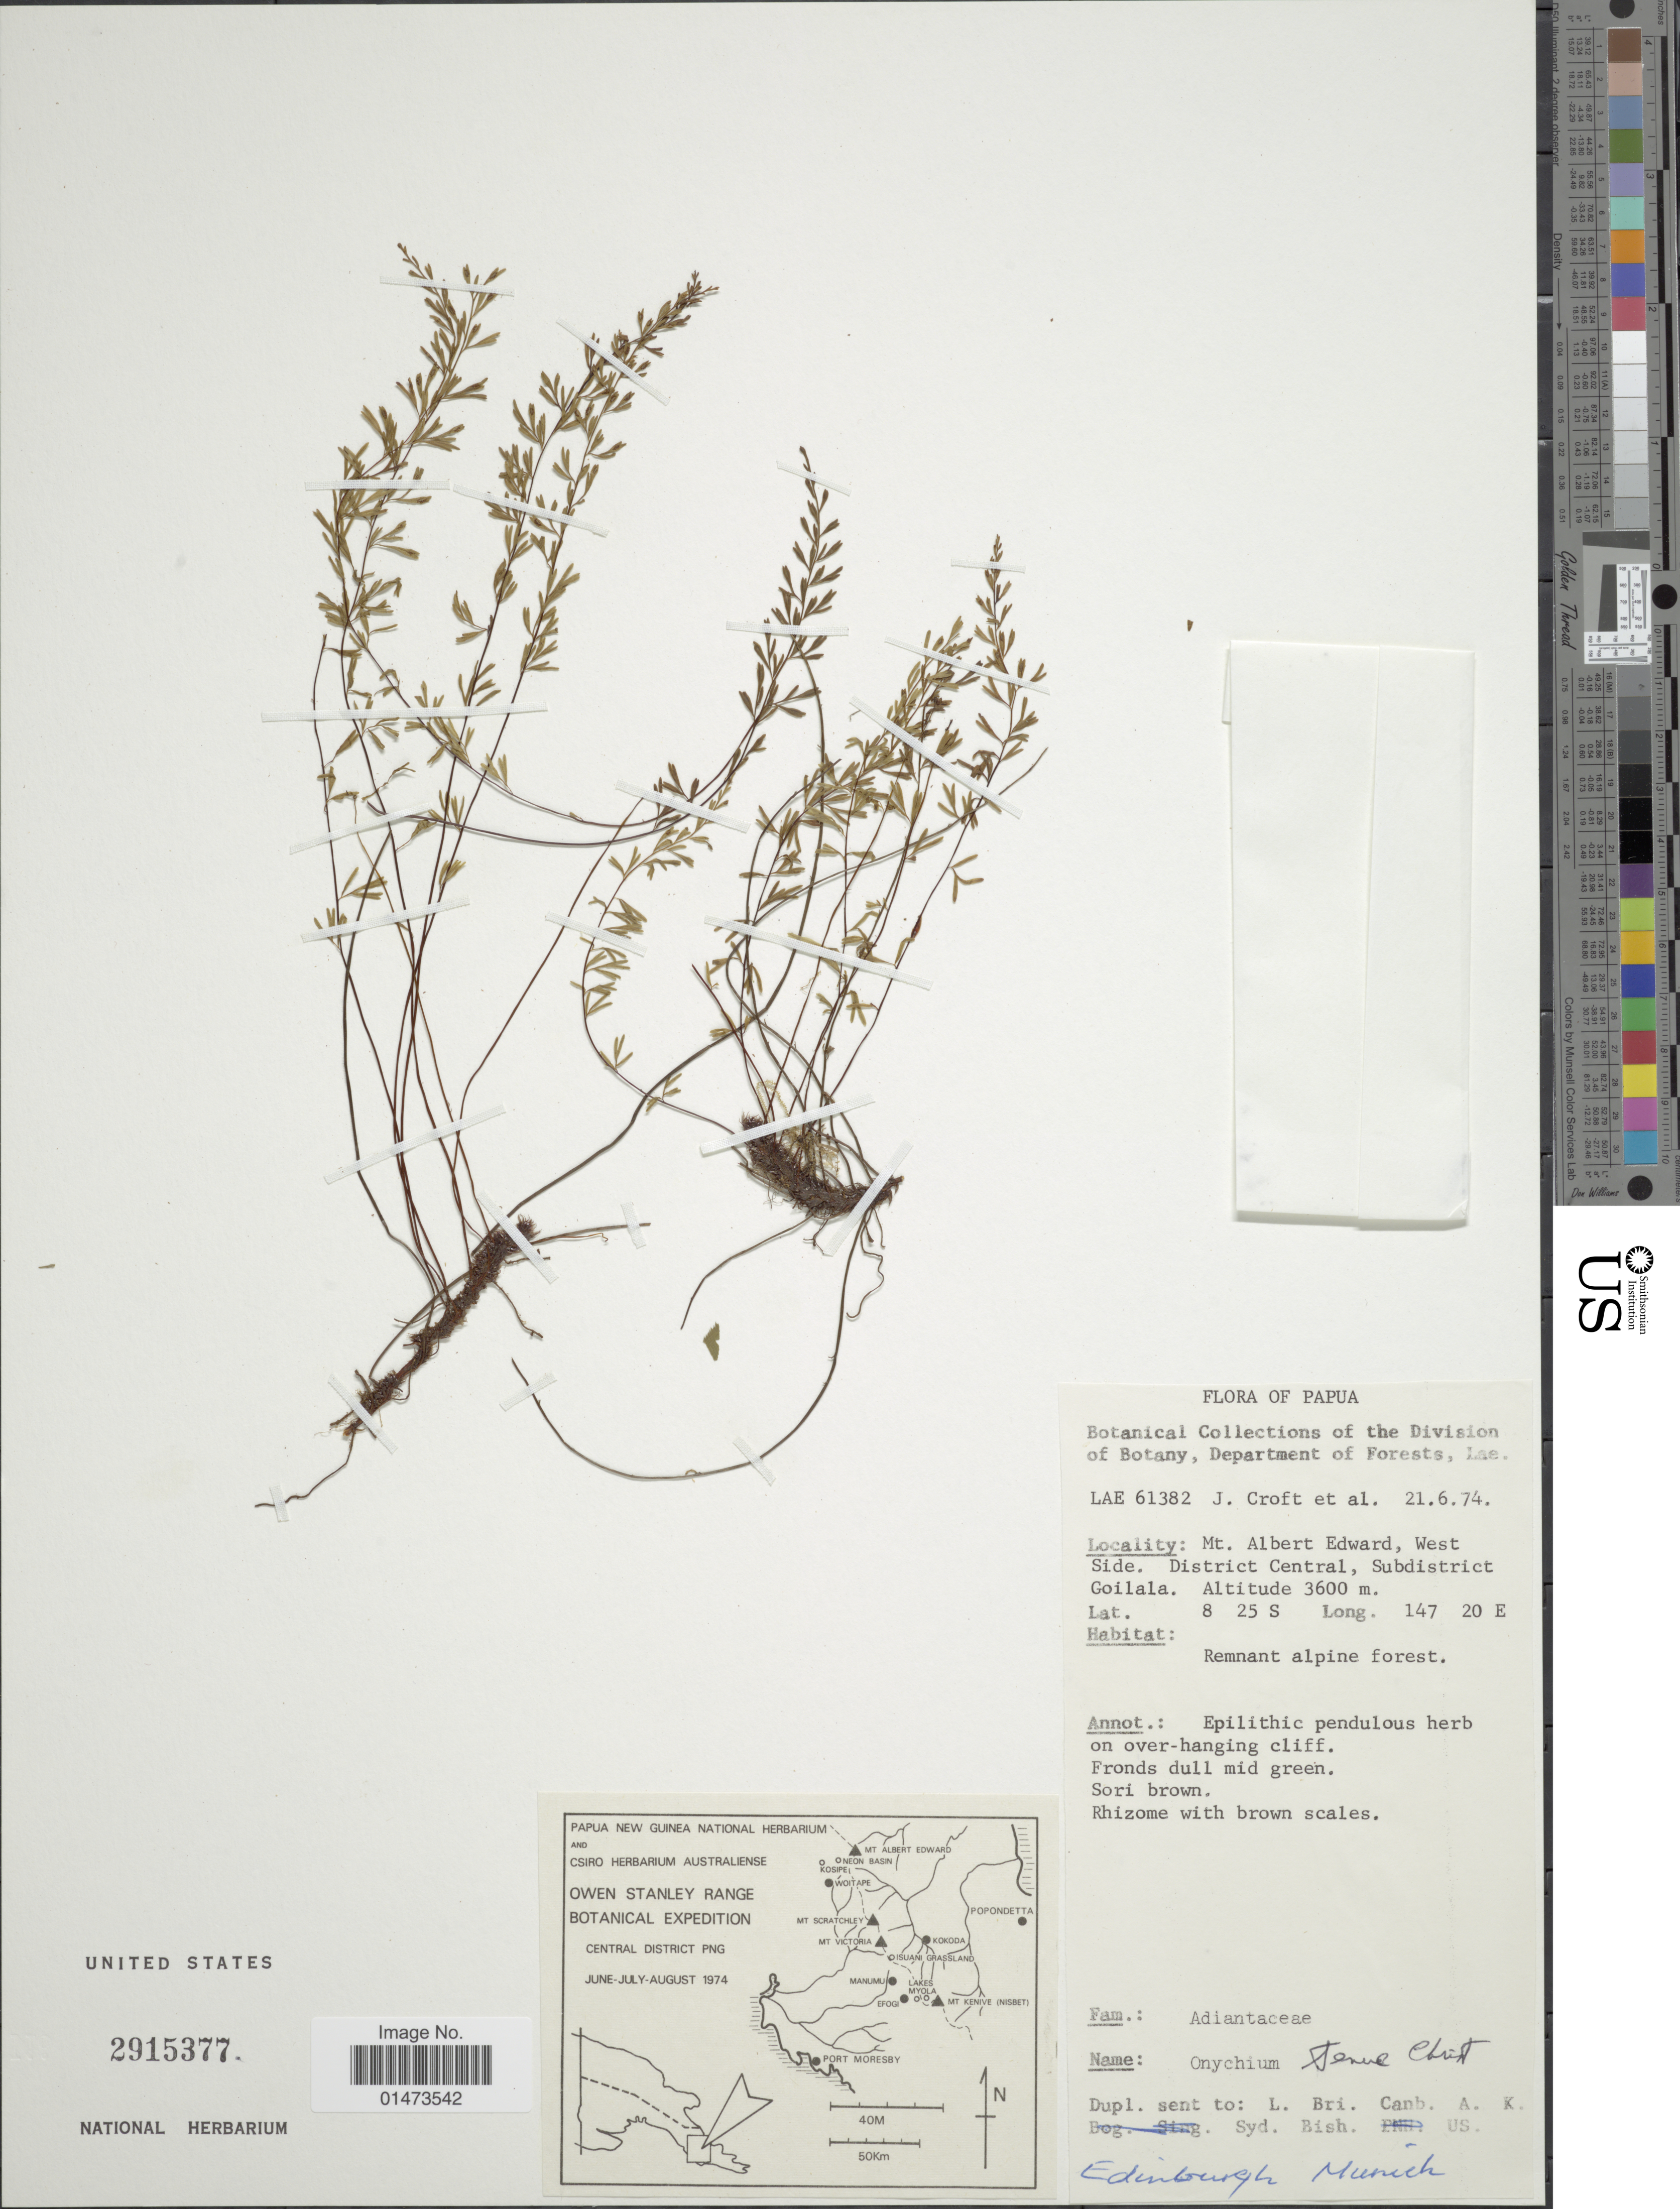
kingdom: Plantae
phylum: Tracheophyta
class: Polypodiopsida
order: Polypodiales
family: Pteridaceae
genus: Onychium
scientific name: Onychium tenue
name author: Christ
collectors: J. Croft & et al.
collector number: LAE 61382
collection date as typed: Transcribed d/m/y: 21/6/74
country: Papua New Guinea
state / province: Central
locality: Mt. Albert Edward, West Side. District Central, Subdistrict Goilala.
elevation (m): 3600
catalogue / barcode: US 2915377